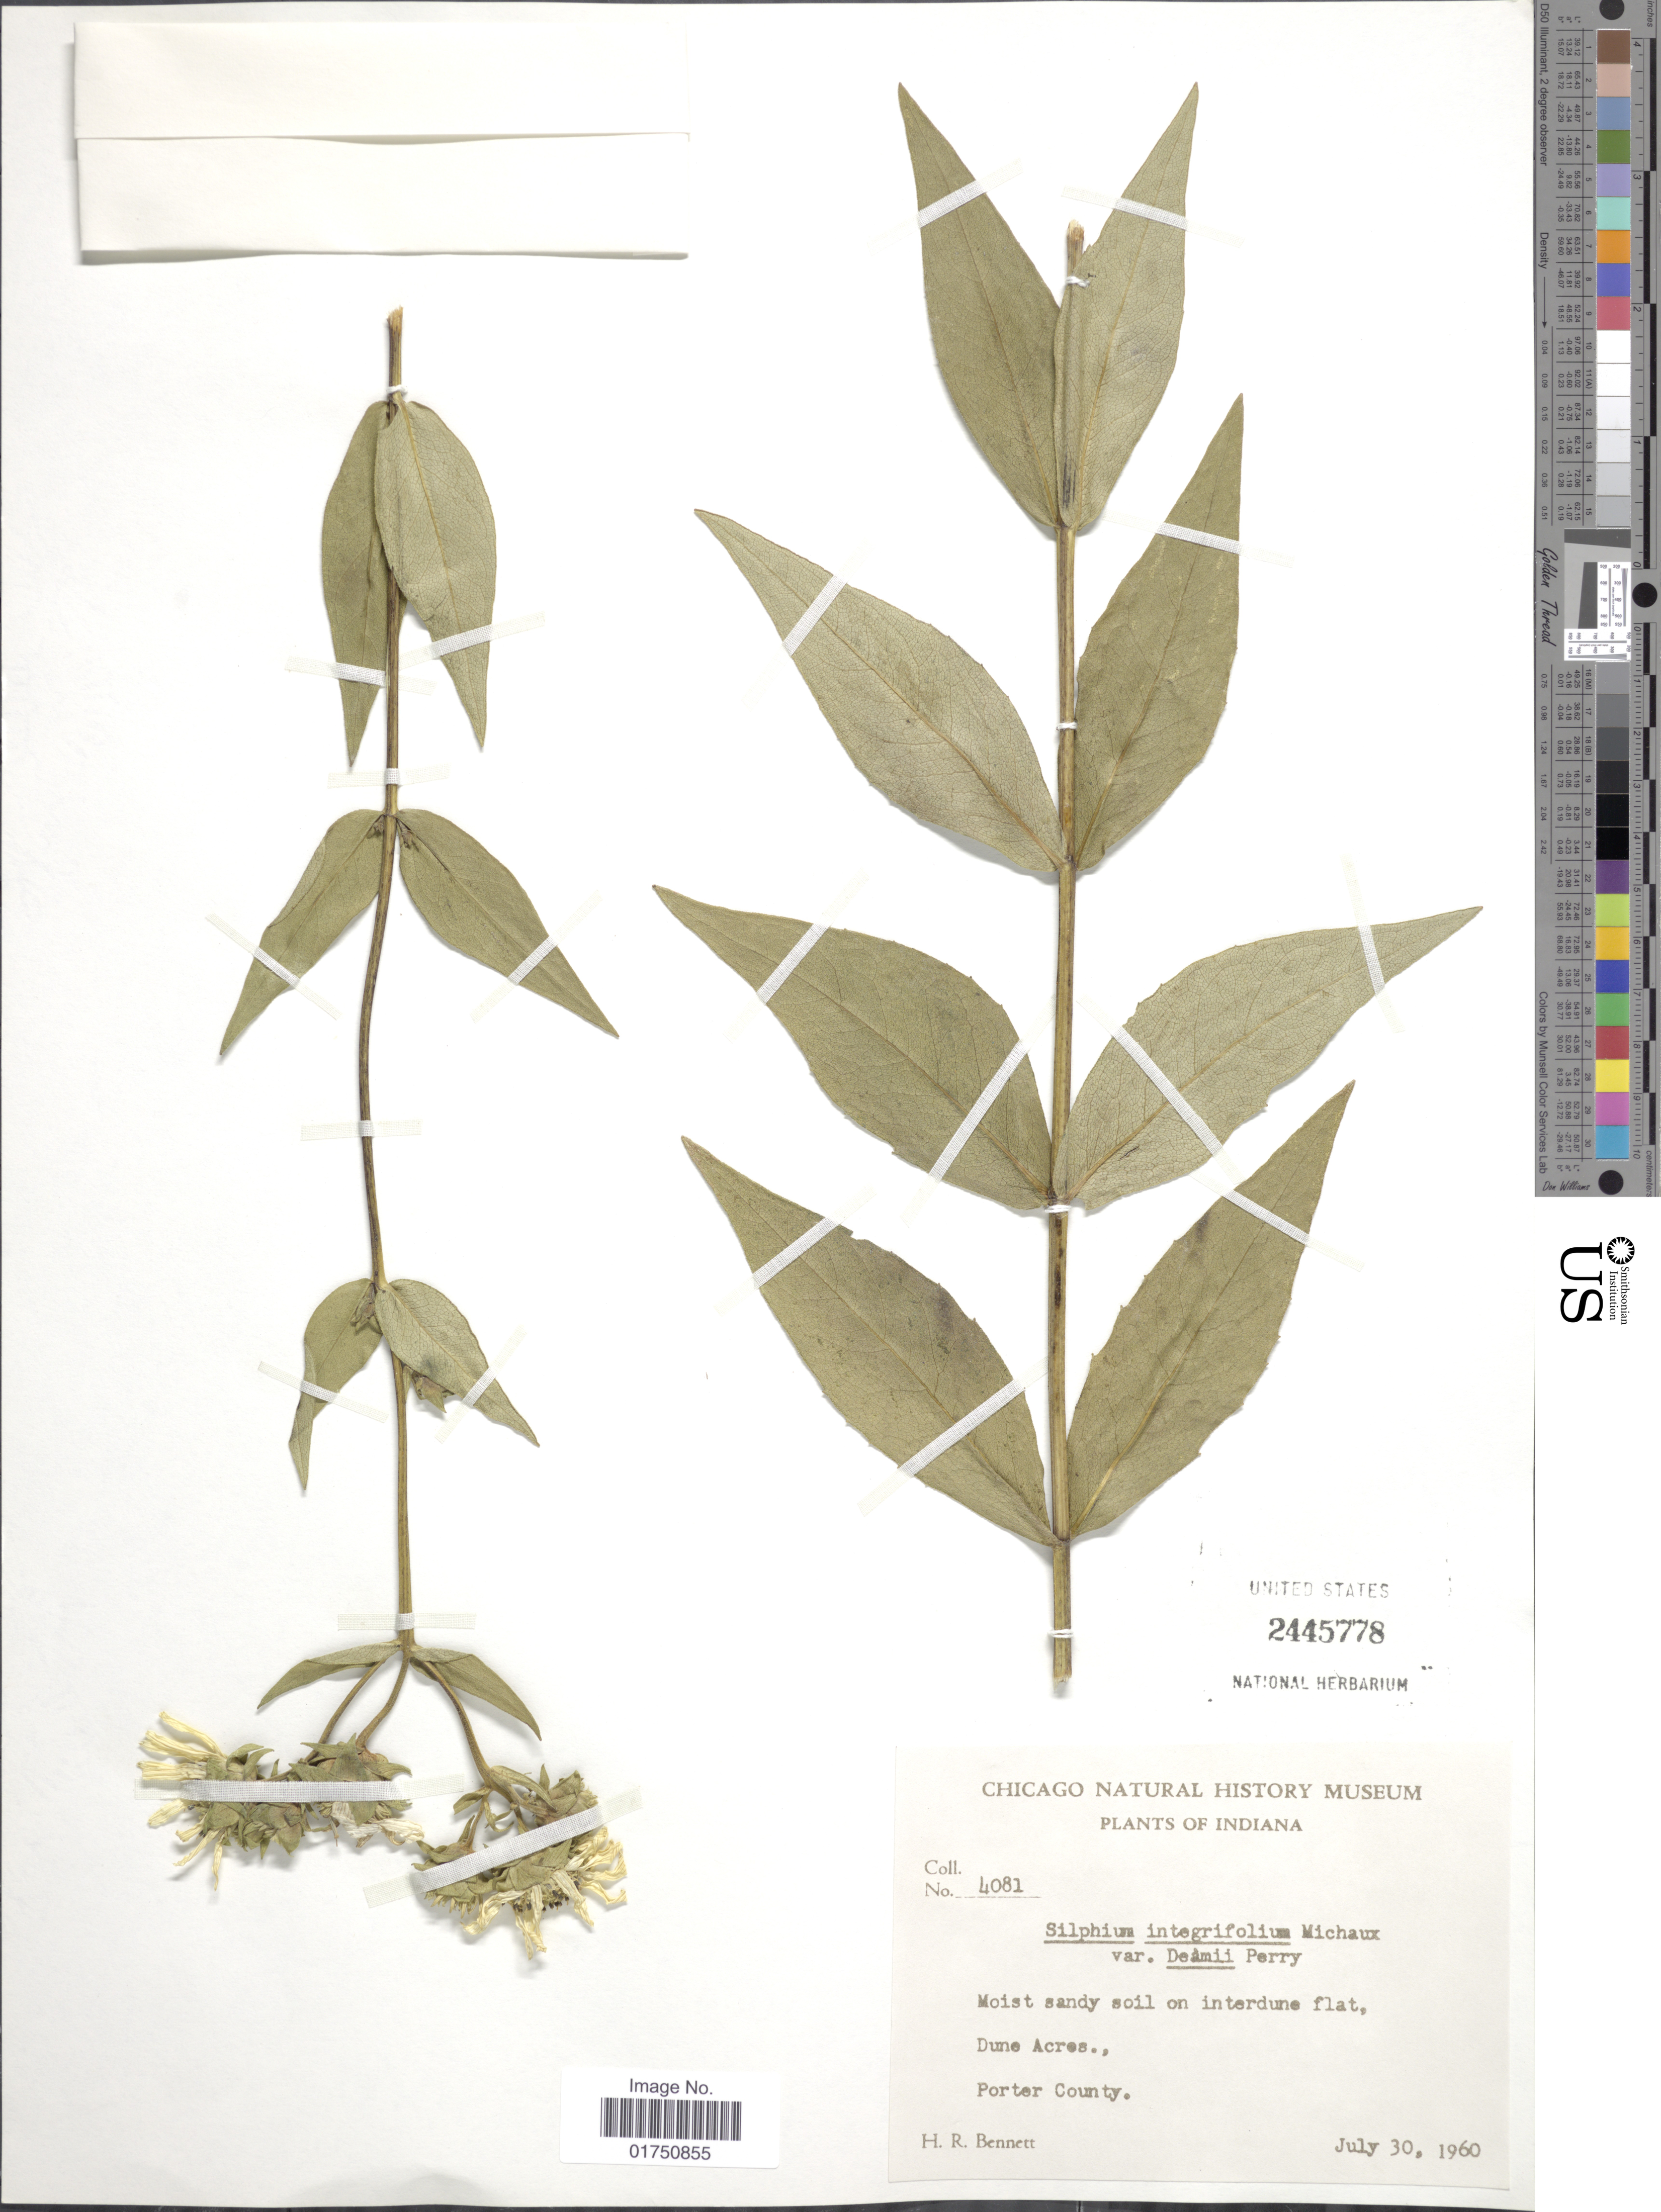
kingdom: Plantae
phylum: Tracheophyta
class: Magnoliopsida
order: Asterales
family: Asteraceae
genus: Silphium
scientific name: Silphium integrifolium var. deamii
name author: L.M. Perry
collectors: H. R. Bennett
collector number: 4081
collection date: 1960-07-30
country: United States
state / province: Indiana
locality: Moist sandy soil on interdune flat, Dune Acre., Porter County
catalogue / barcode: US 2445778